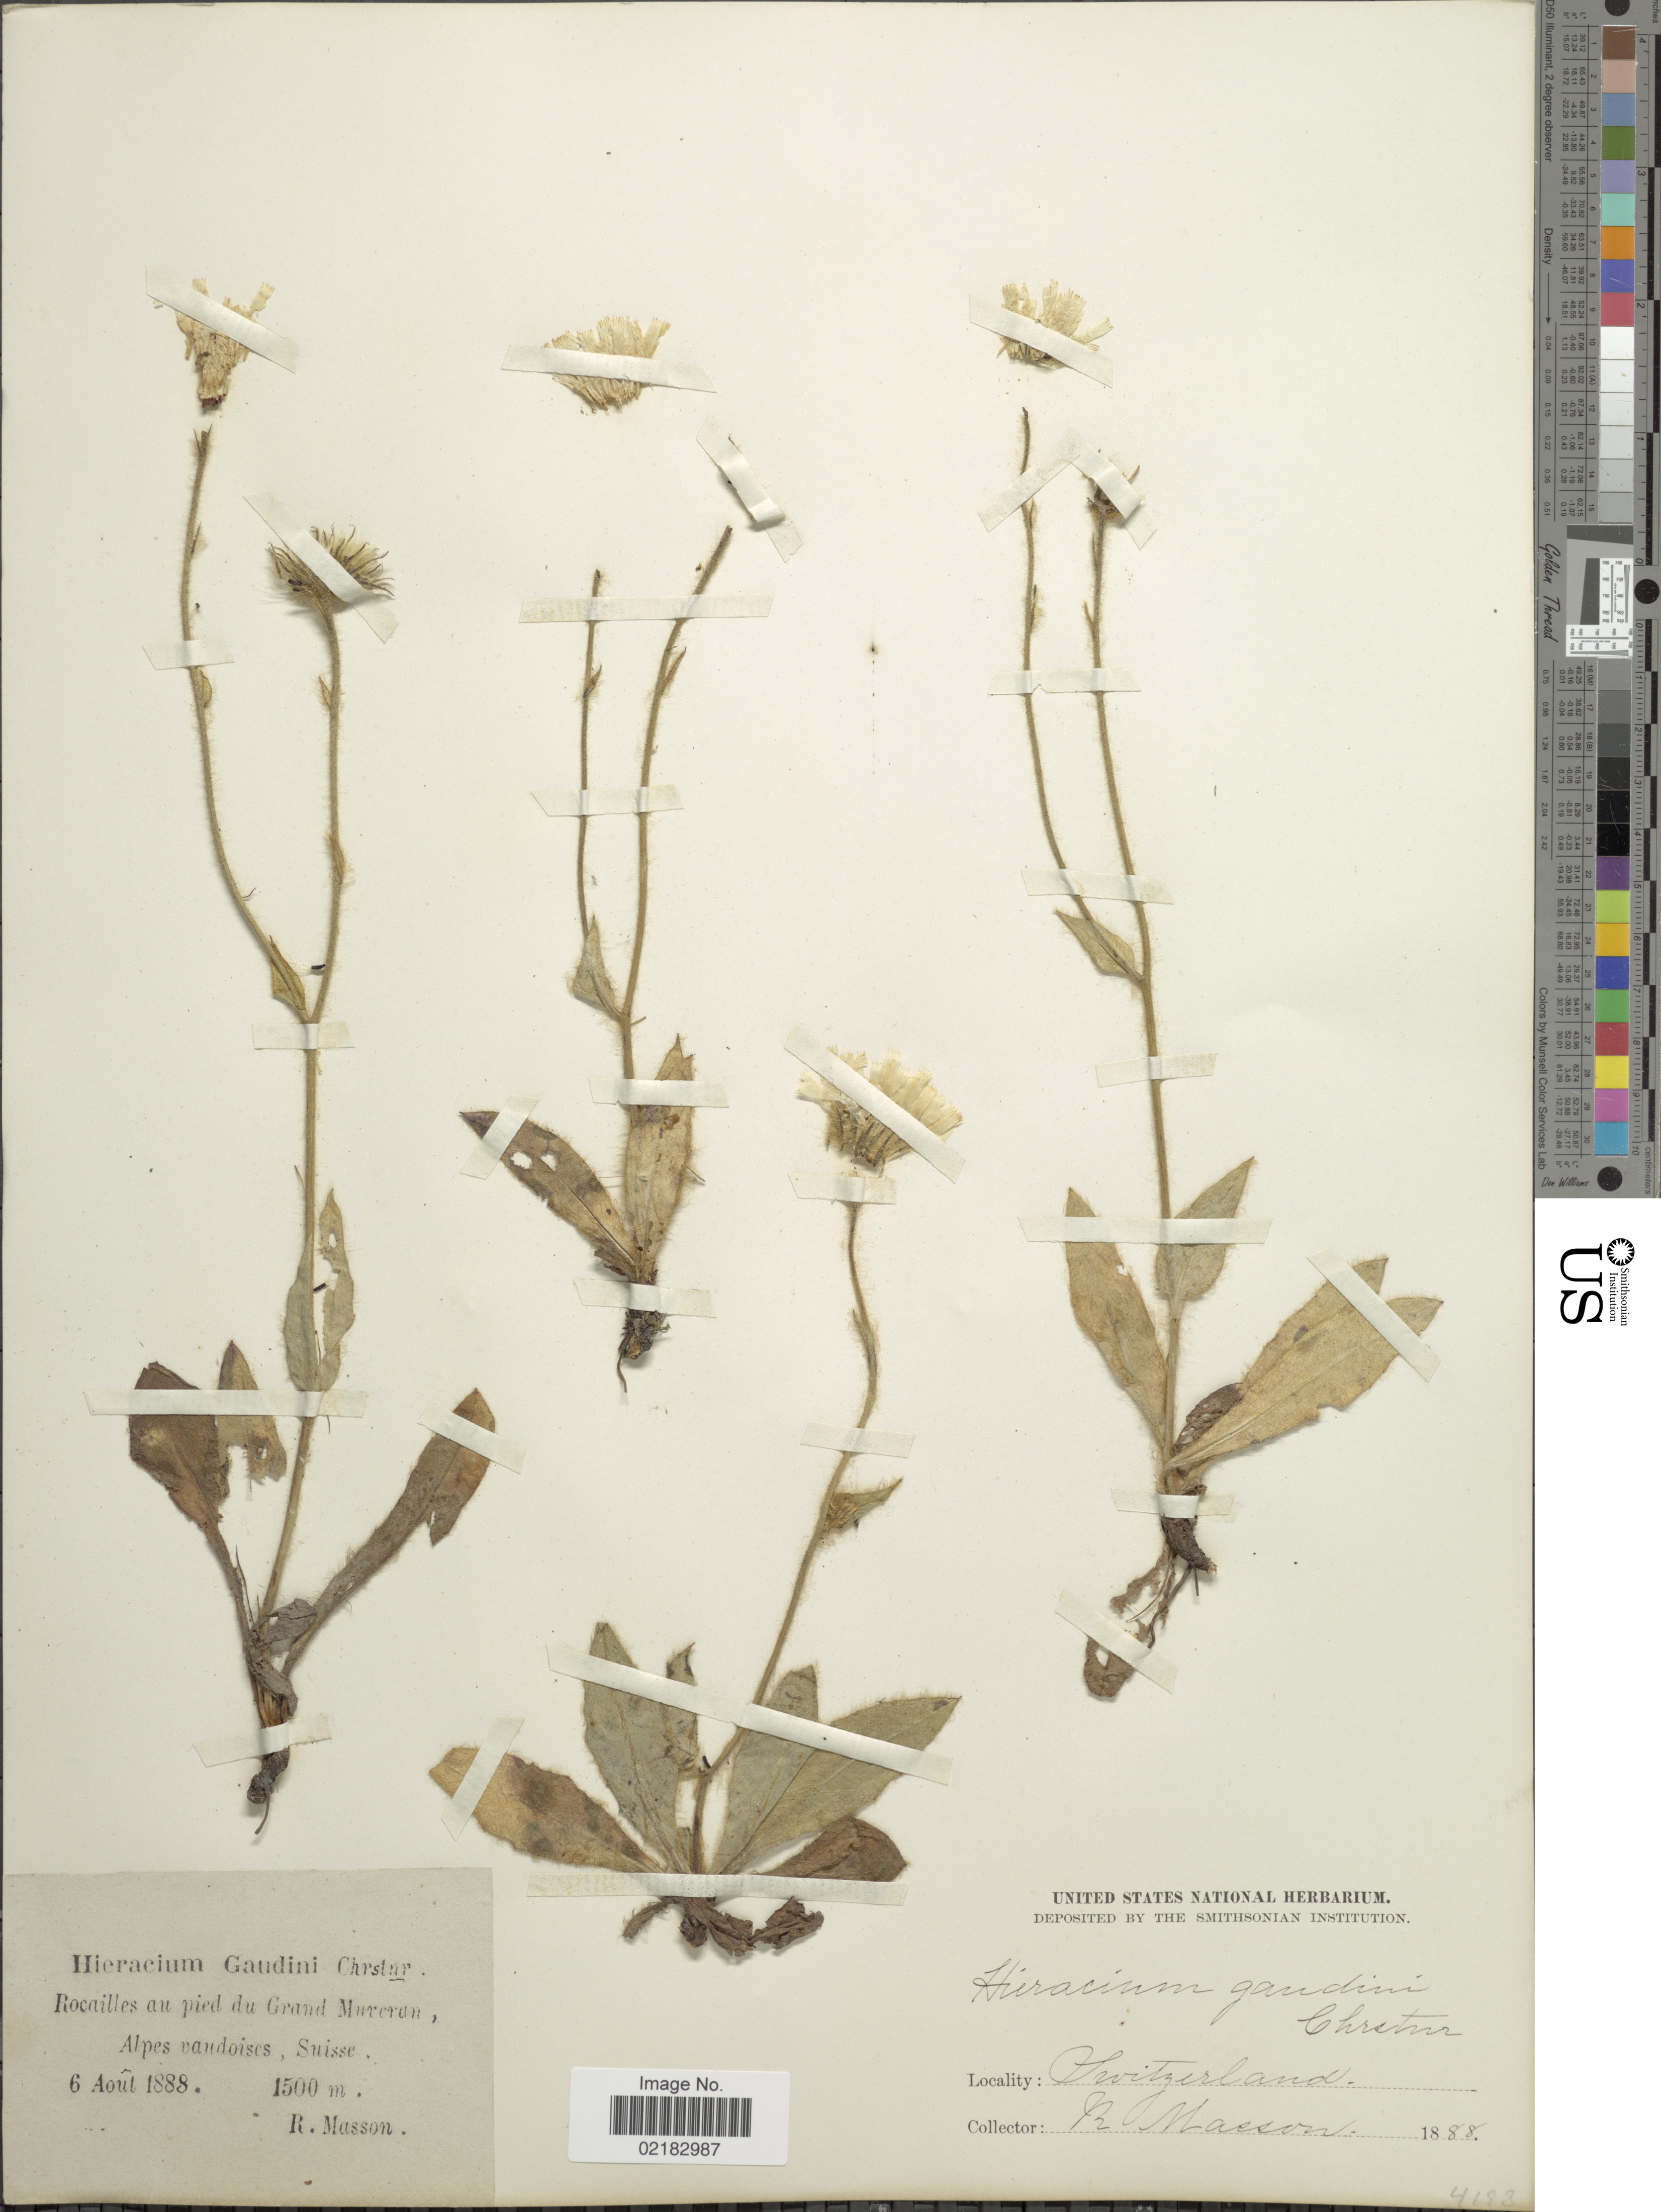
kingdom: Plantae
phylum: Tracheophyta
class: Magnoliopsida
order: Asterales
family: Asteraceae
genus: Hieracium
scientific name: Hieracium dentatum subsp. gaudinii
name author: (Christener) Näg. & Peter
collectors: R. Masson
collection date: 1888-08-06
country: Switzerland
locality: Rocailles au pied du Grand Muveran, Alpes vaudoises,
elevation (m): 1500